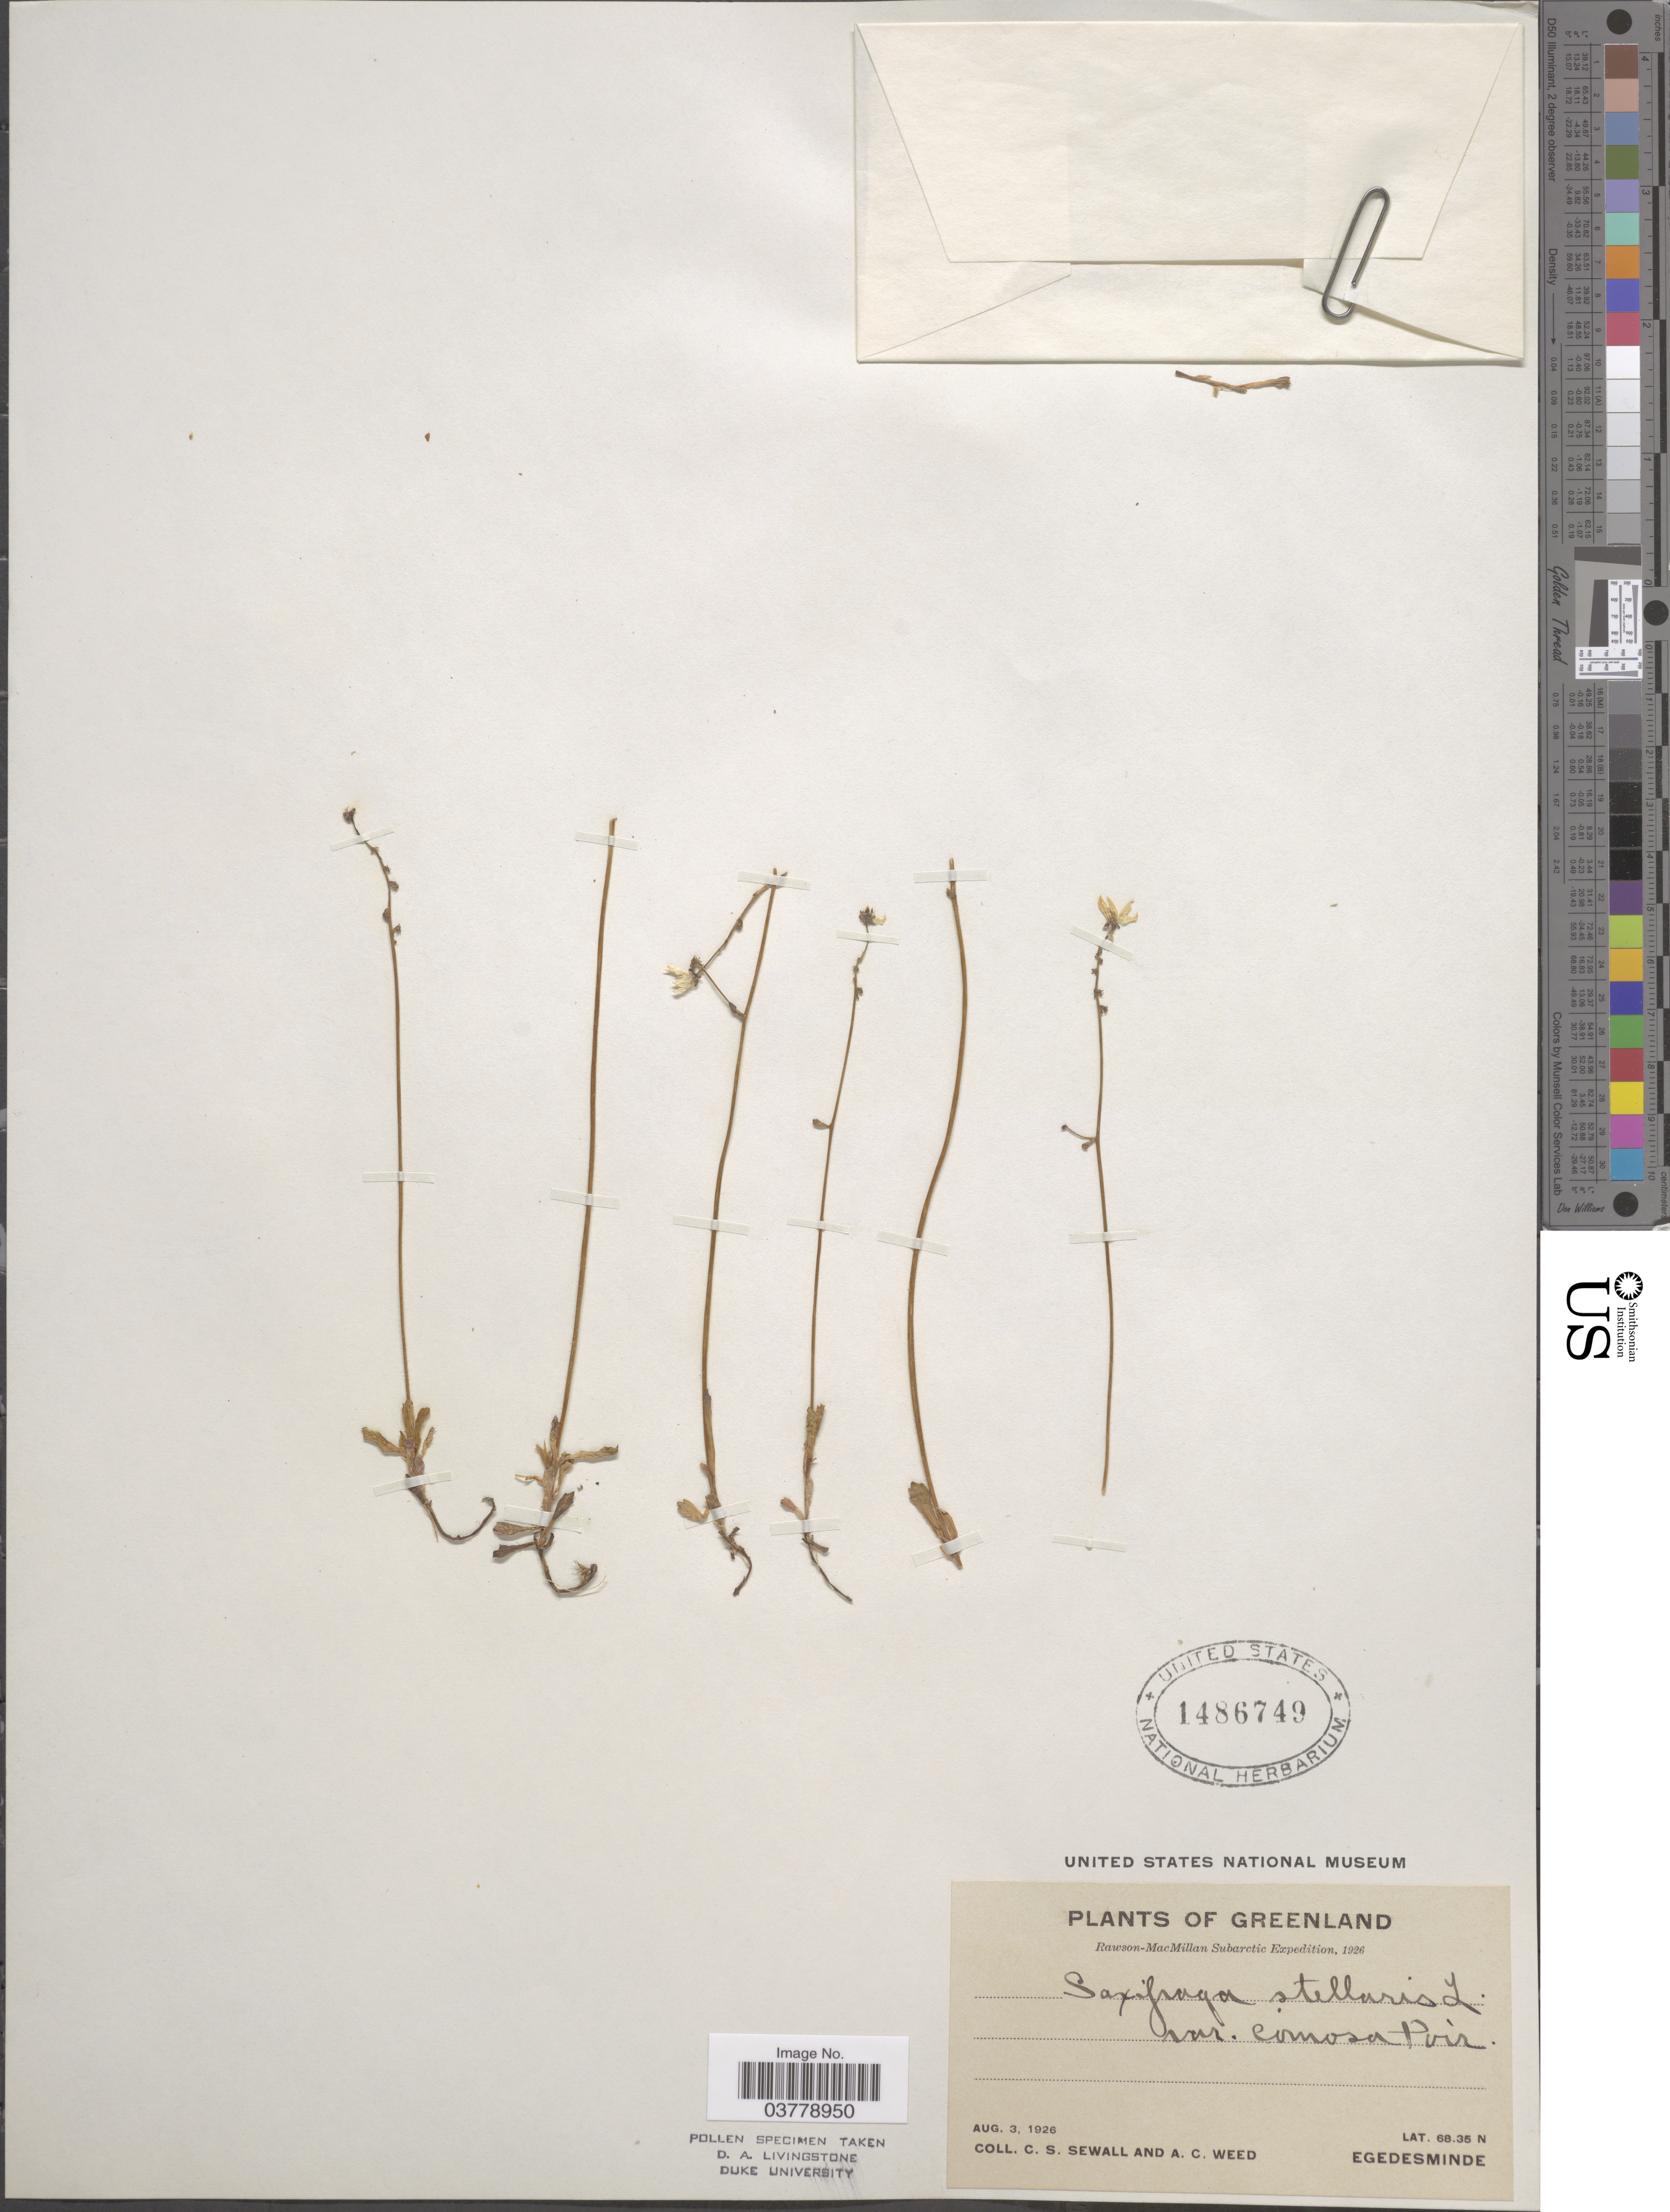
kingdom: Plantae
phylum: Tracheophyta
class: Magnoliopsida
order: Saxifragales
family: Saxifragaceae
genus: Micranthes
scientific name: Micranthes foliolosa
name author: (R. Br.) Gornall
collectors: C. Sewall & A. Weed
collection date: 1926-08-03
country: Greenland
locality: Egedesminde.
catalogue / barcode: US 1486749